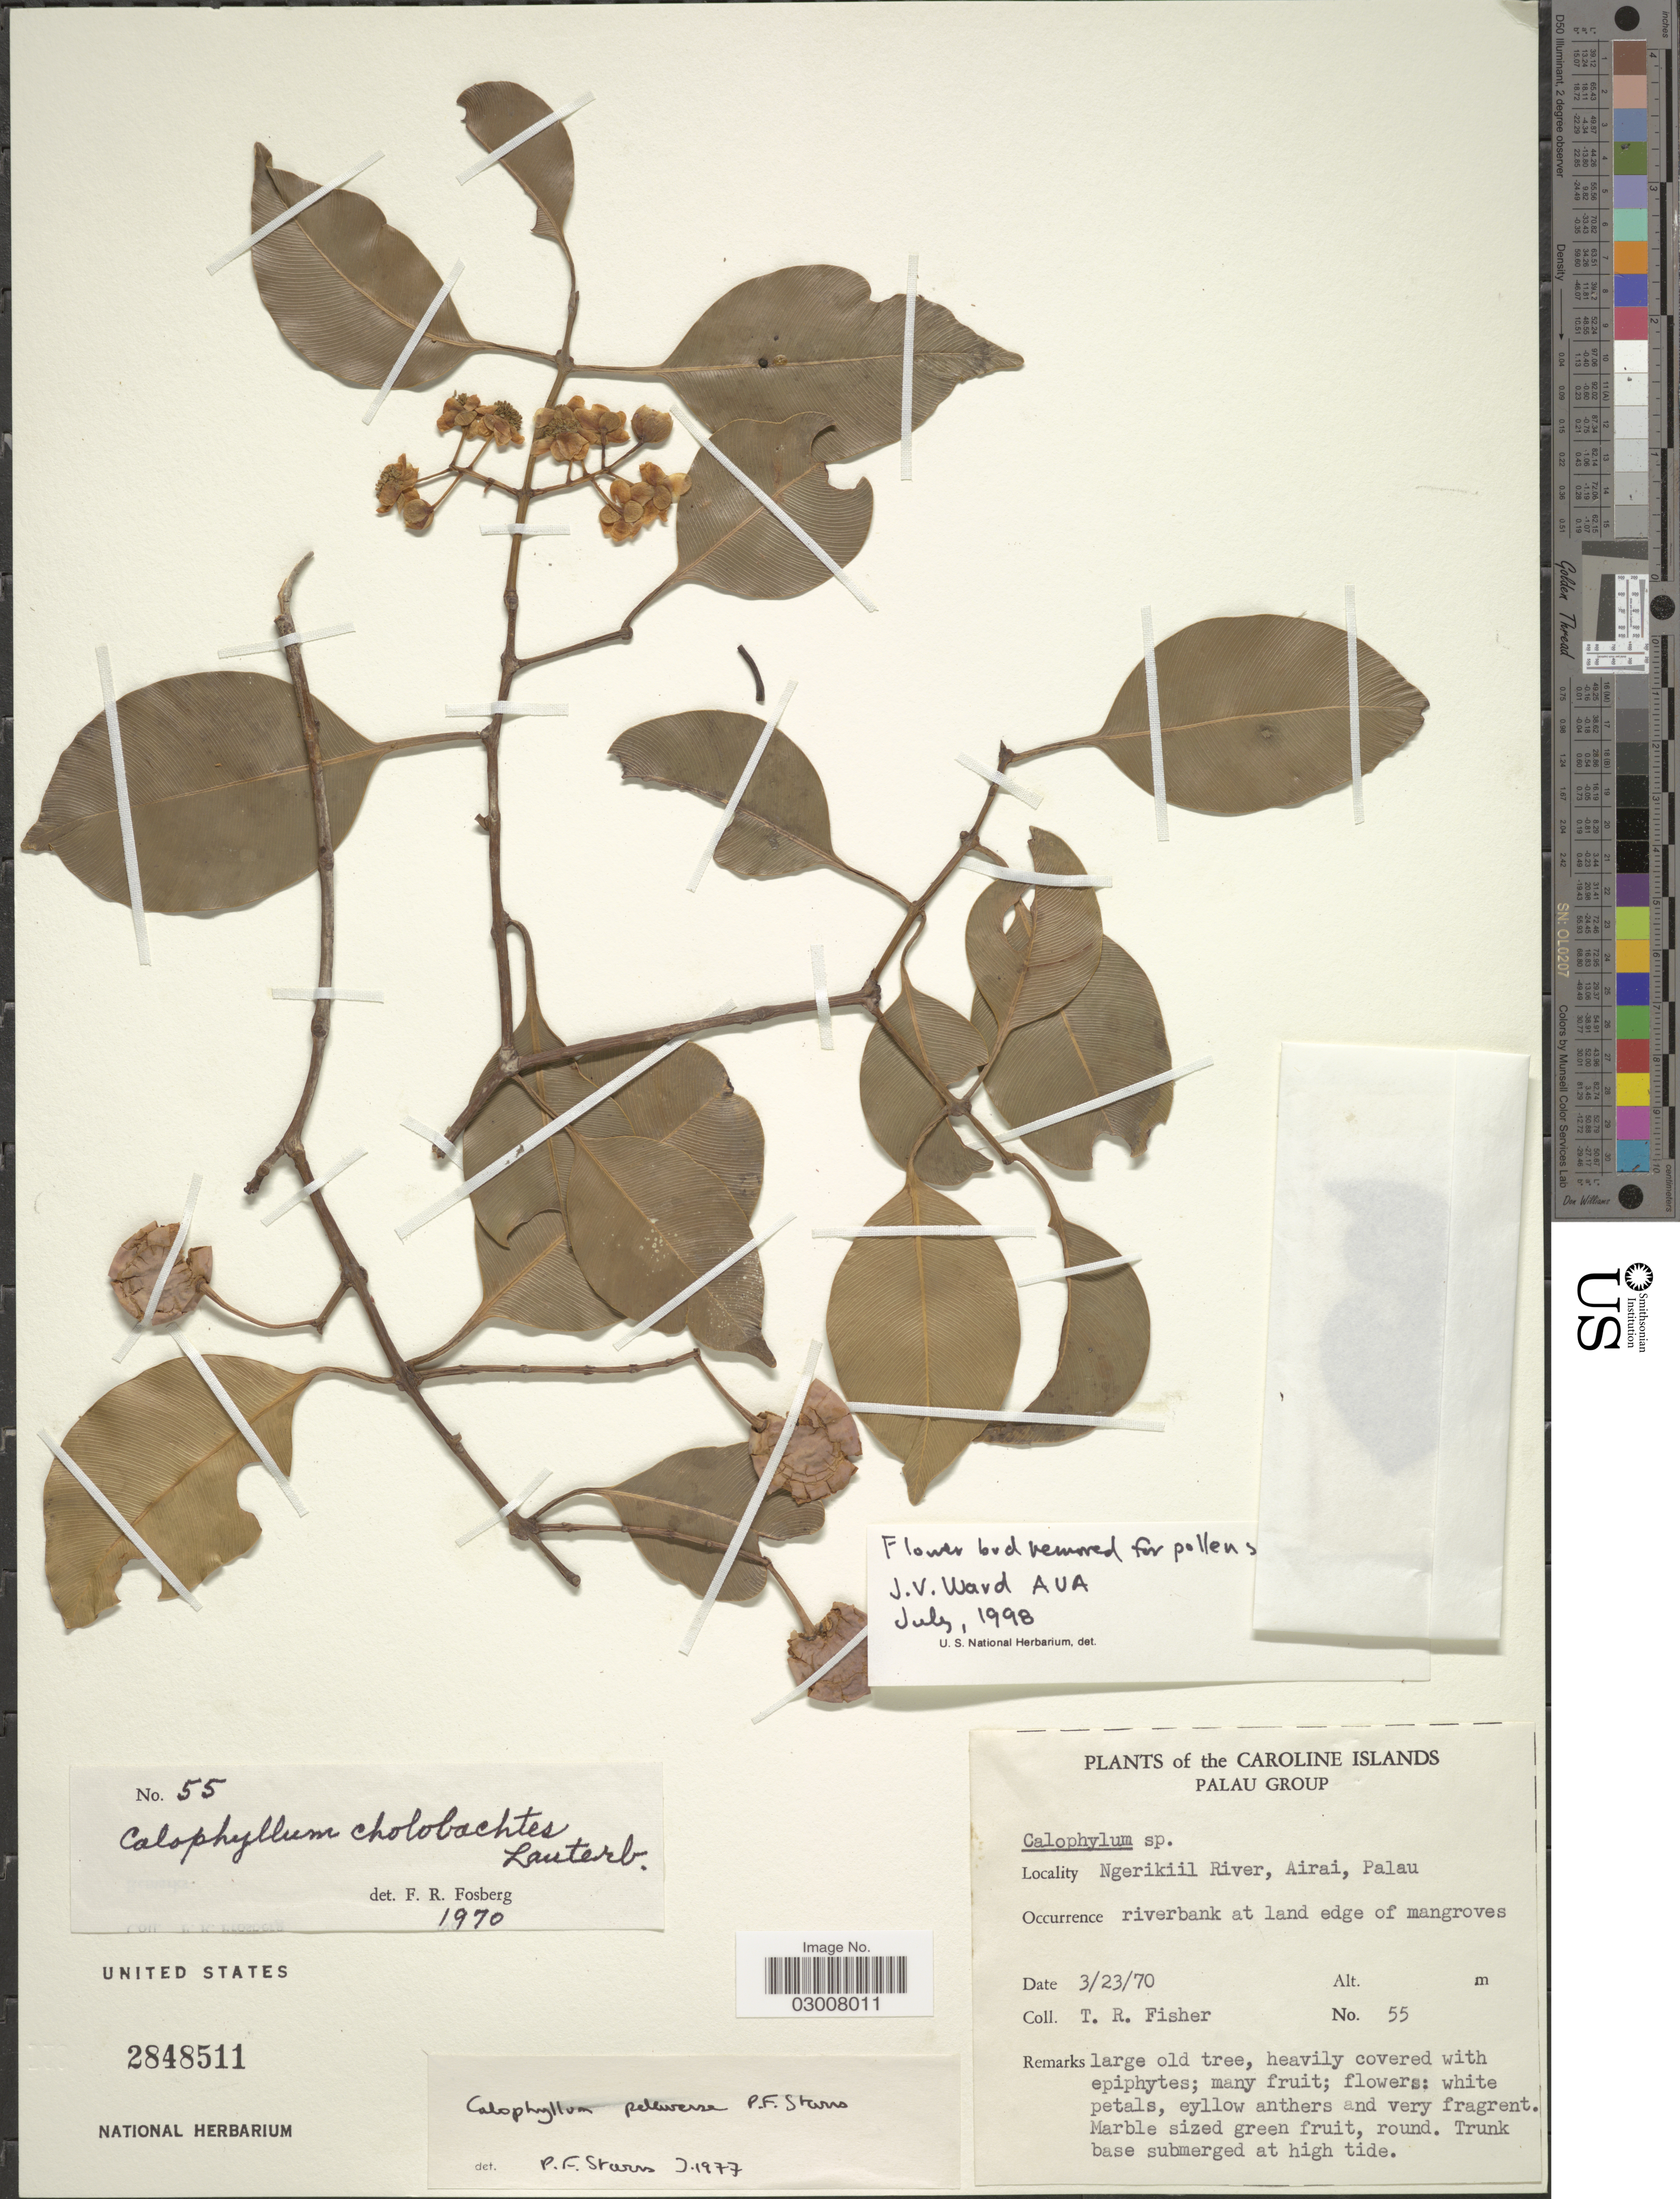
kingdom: Plantae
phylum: Tracheophyta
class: Magnoliopsida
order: Malpighiales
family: Calophyllaceae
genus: Calophyllum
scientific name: Calophyllum pelewense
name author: P.F. Stevens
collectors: T. R. Fisher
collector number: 55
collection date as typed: Transcribed d/m/y: 23/3/70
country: Palau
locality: Caroline Islands, Palau Group. Ngerikiil River, Airai, Palau.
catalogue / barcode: US 2848511